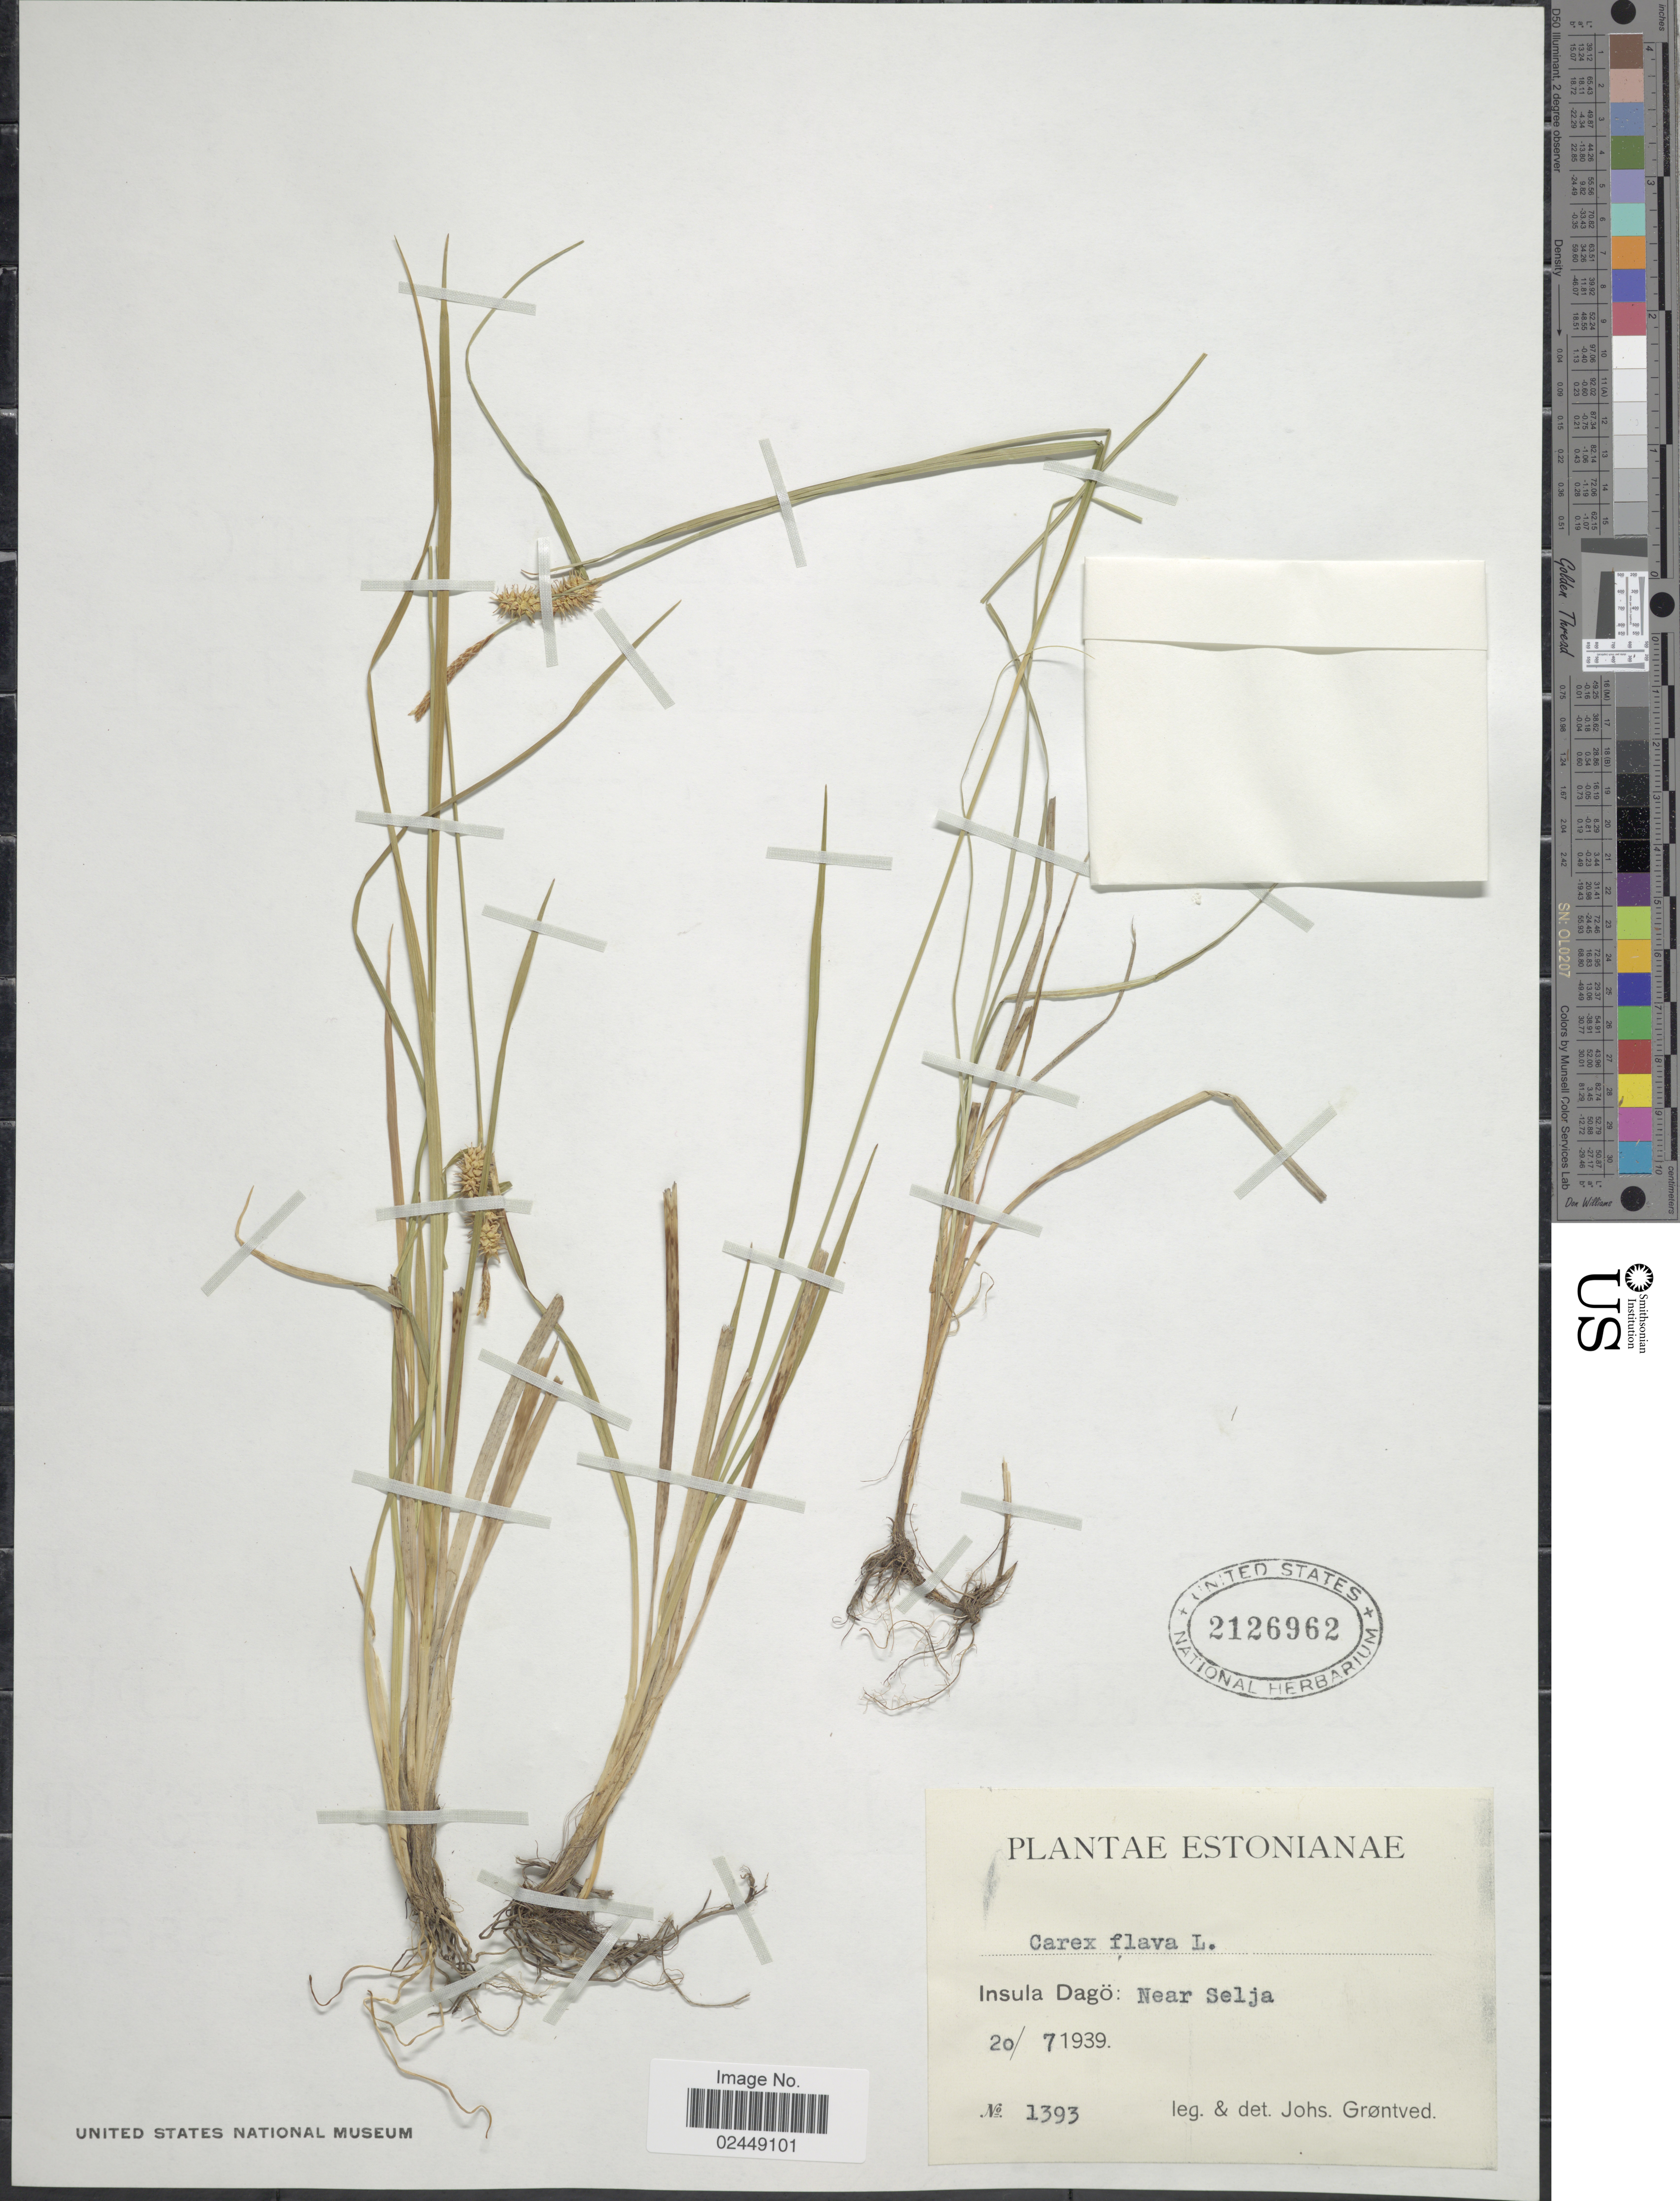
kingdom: Plantae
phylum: Tracheophyta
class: Liliopsida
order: Poales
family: Cyperaceae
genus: Carex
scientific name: Carex flava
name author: L.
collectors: J. Grøntved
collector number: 1393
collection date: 1939-07-20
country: Estonia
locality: Insula Dagö: Near Selja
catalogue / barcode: US 2126962